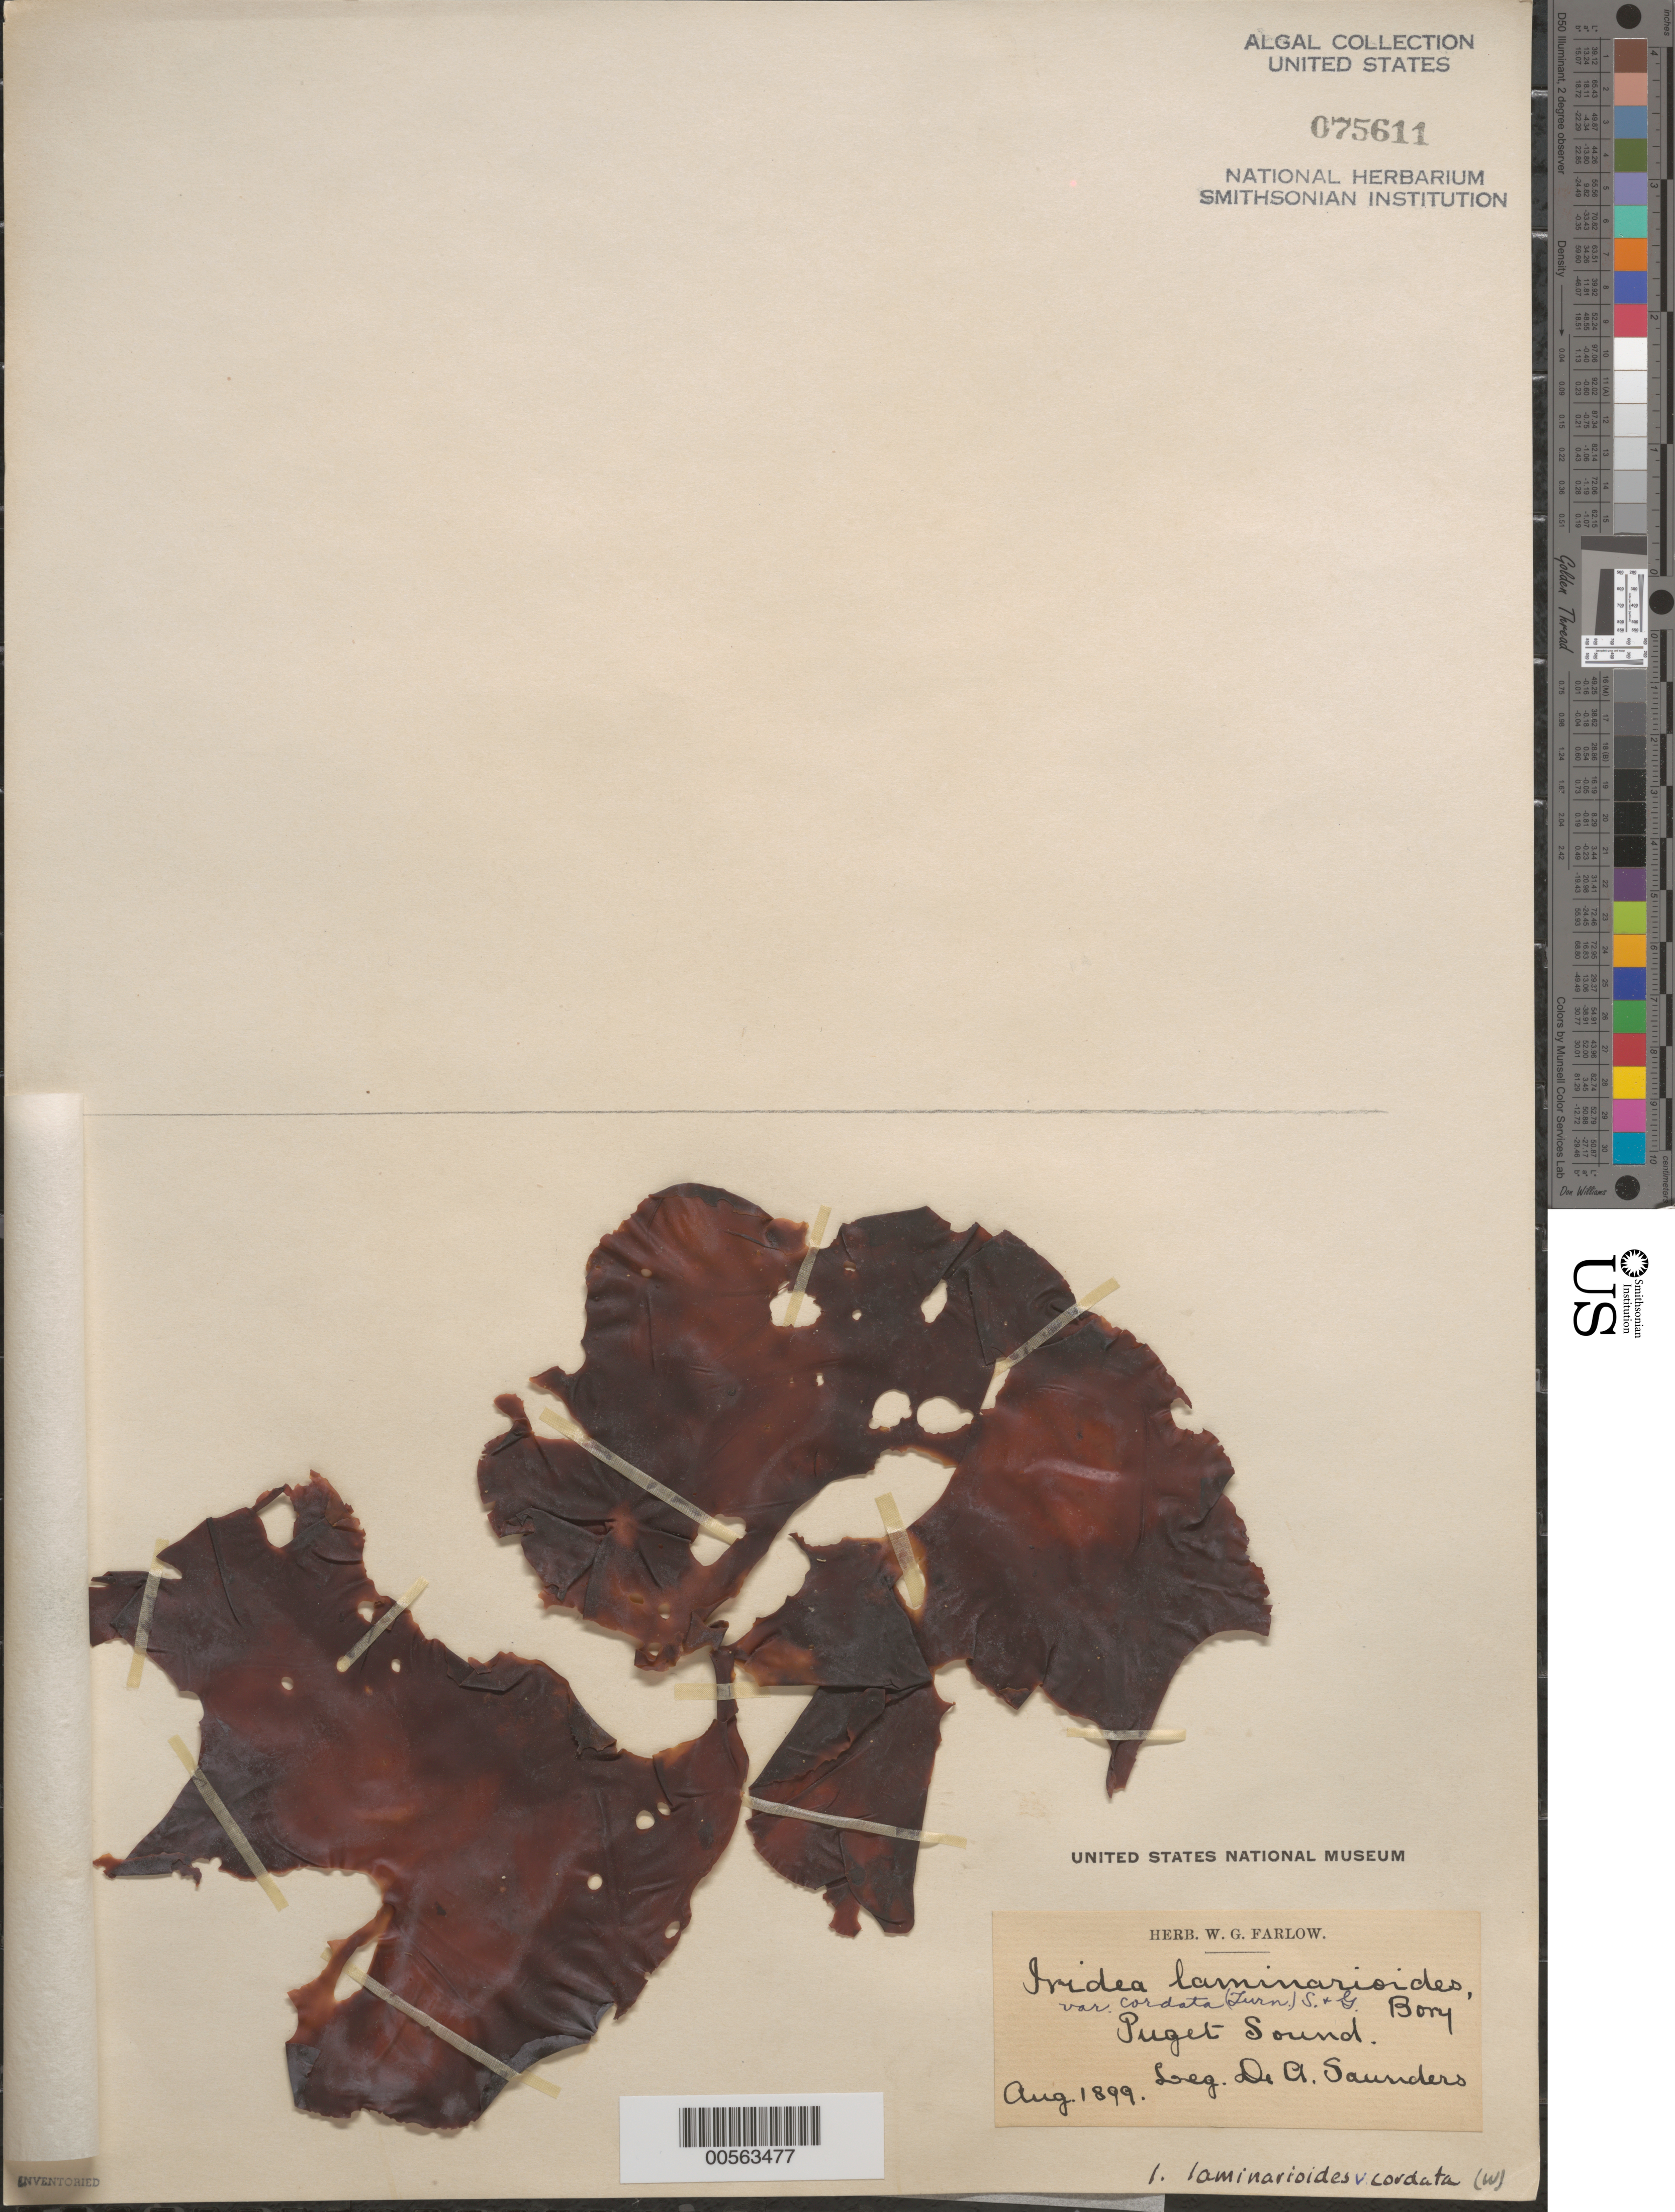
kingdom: Plantae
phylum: Rhodophyta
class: Florideophyceae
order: Gigartinales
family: Gigartinaceae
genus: Mazzaella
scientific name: Mazzaella laminarioides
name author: (Bory) Fredericq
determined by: Algae name updating Project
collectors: D. Saunders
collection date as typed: Aug 1899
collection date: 1899-08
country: United States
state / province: Washington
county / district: King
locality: Puget Sound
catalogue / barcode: US 75611